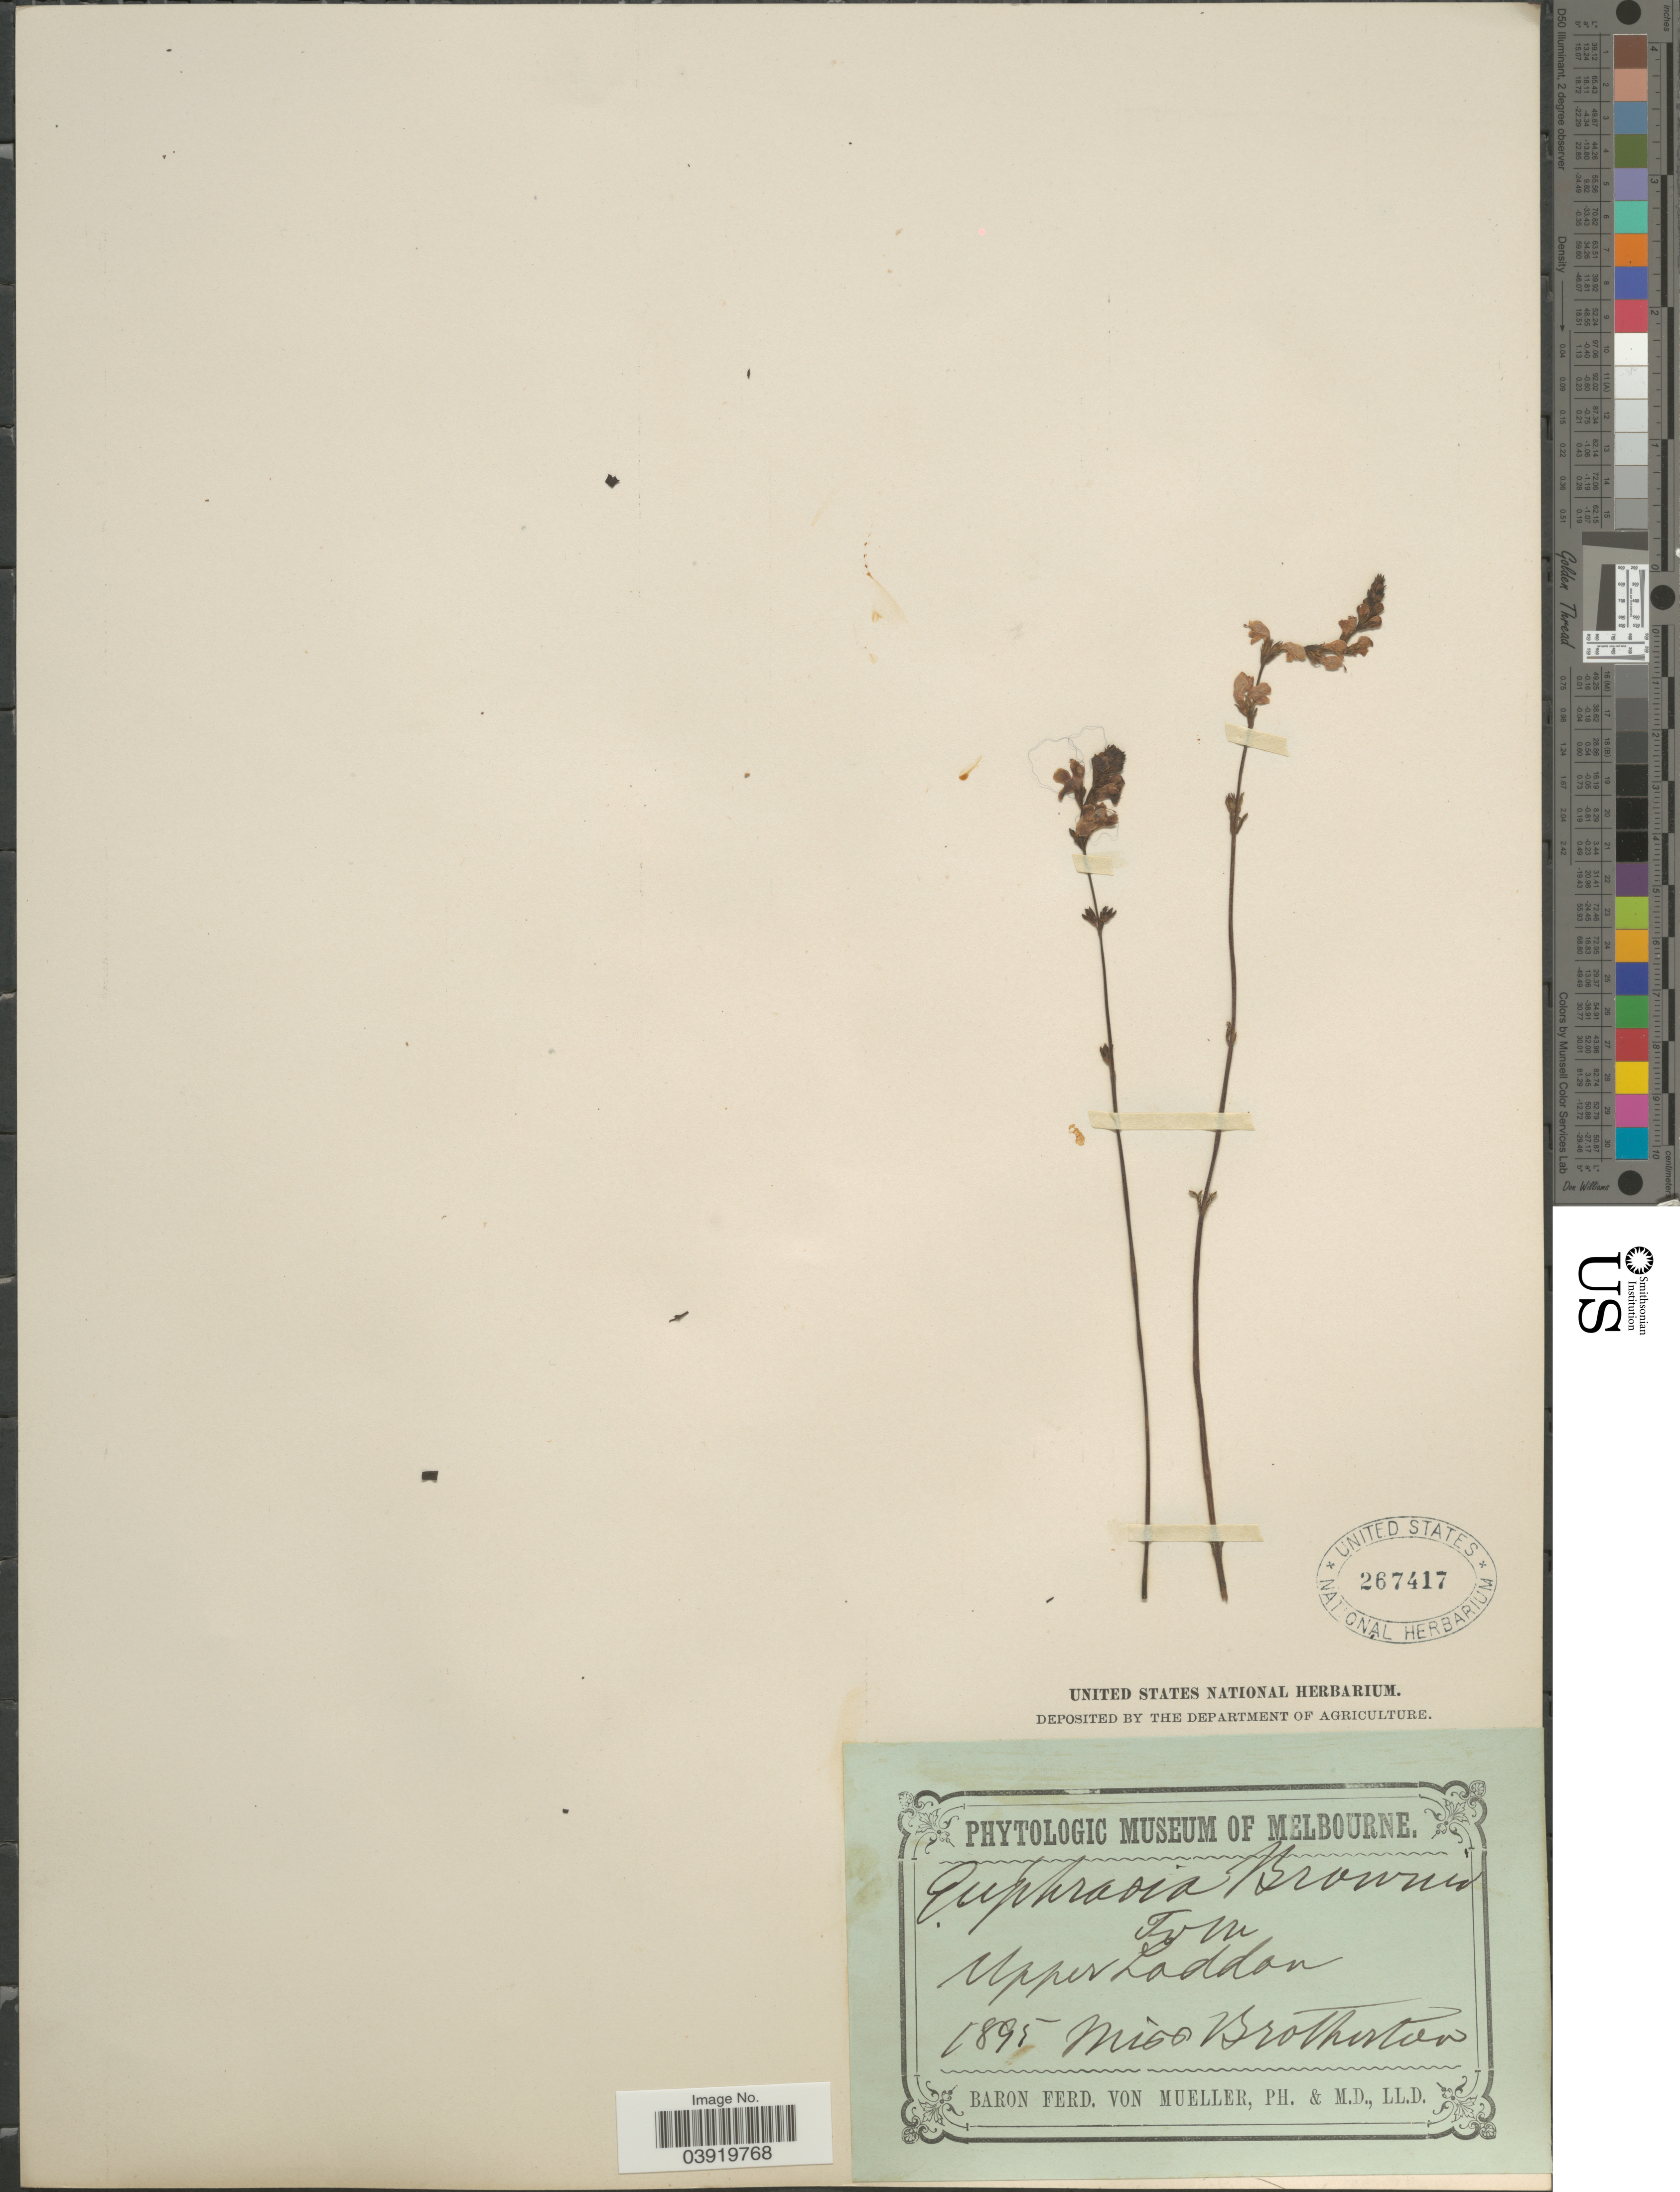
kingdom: Plantae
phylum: Tracheophyta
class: Magnoliopsida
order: Lamiales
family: Orobanchaceae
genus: Euphrasia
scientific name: Euphrasia brownii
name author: F. Muell.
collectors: Miss Brotherton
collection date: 1895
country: United Kingdom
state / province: England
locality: Upper Loddon.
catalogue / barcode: US 267417